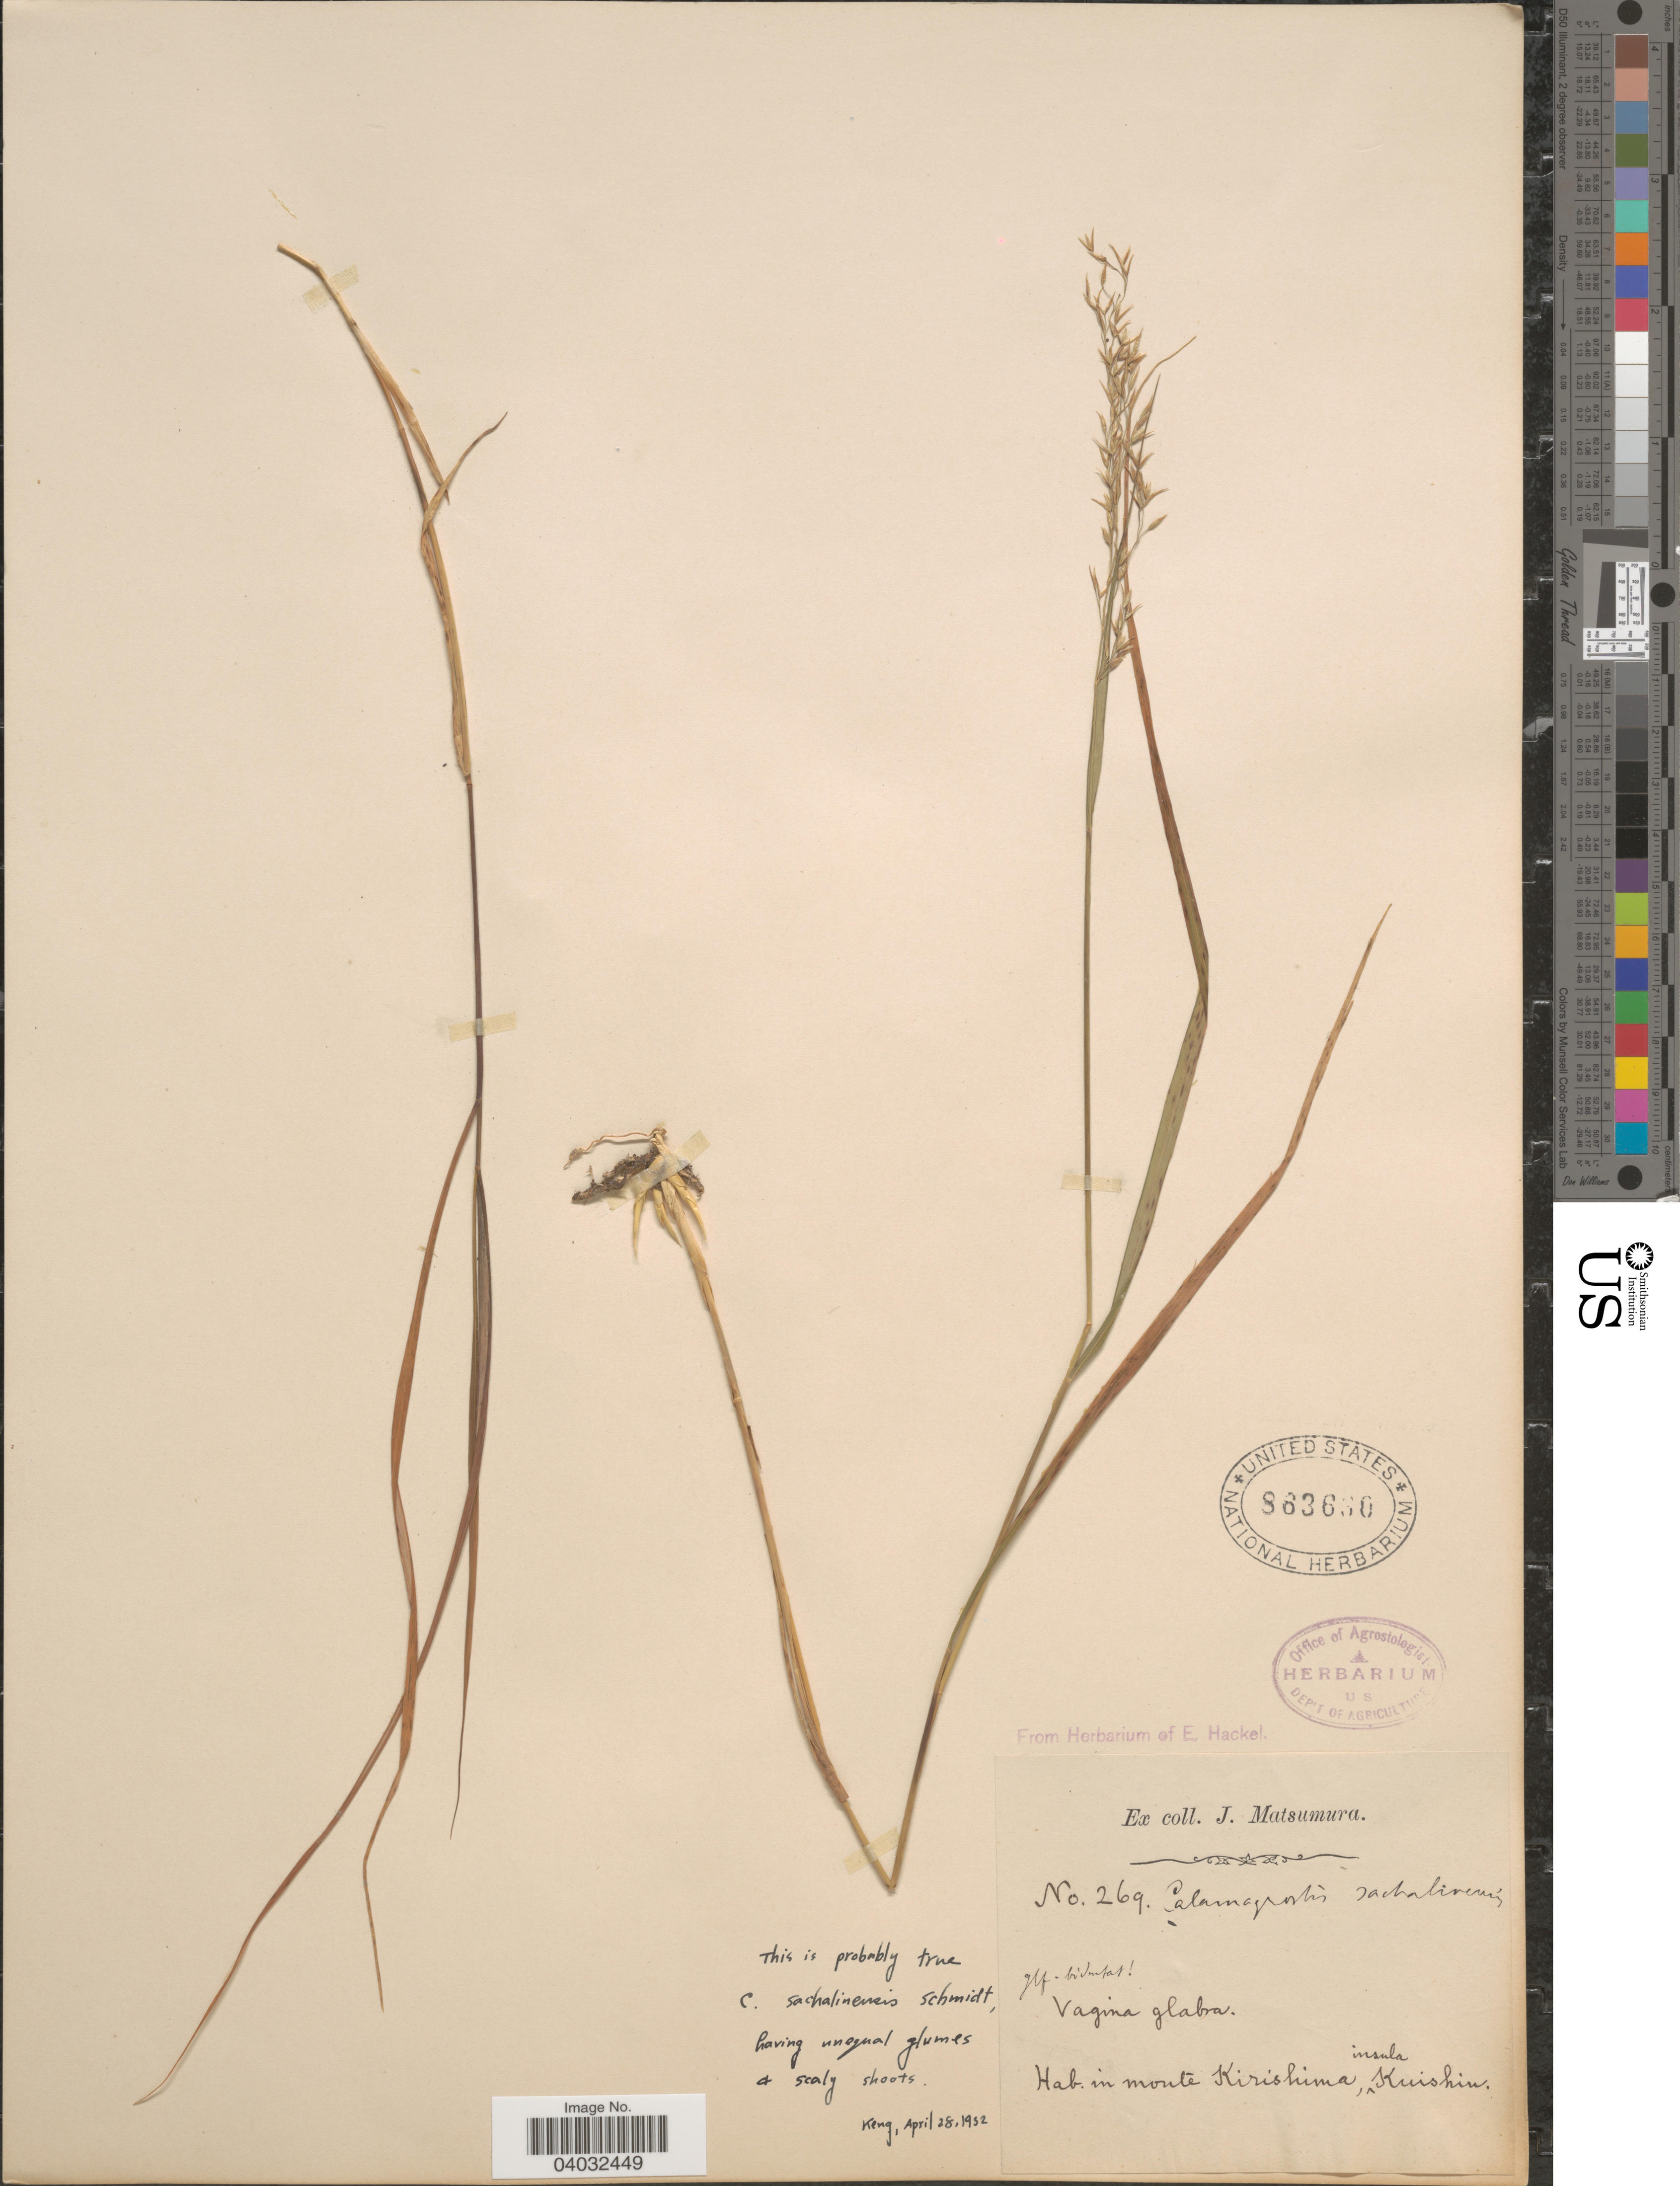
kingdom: Plantae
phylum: Tracheophyta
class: Liliopsida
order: Poales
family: Poaceae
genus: Calamagrostis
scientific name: Calamagrostis sachalinensis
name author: F. Schmidt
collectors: J. Matsumura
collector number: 269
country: Japan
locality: In monte Kirishima, insula Kuishiu.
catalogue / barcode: US 863660